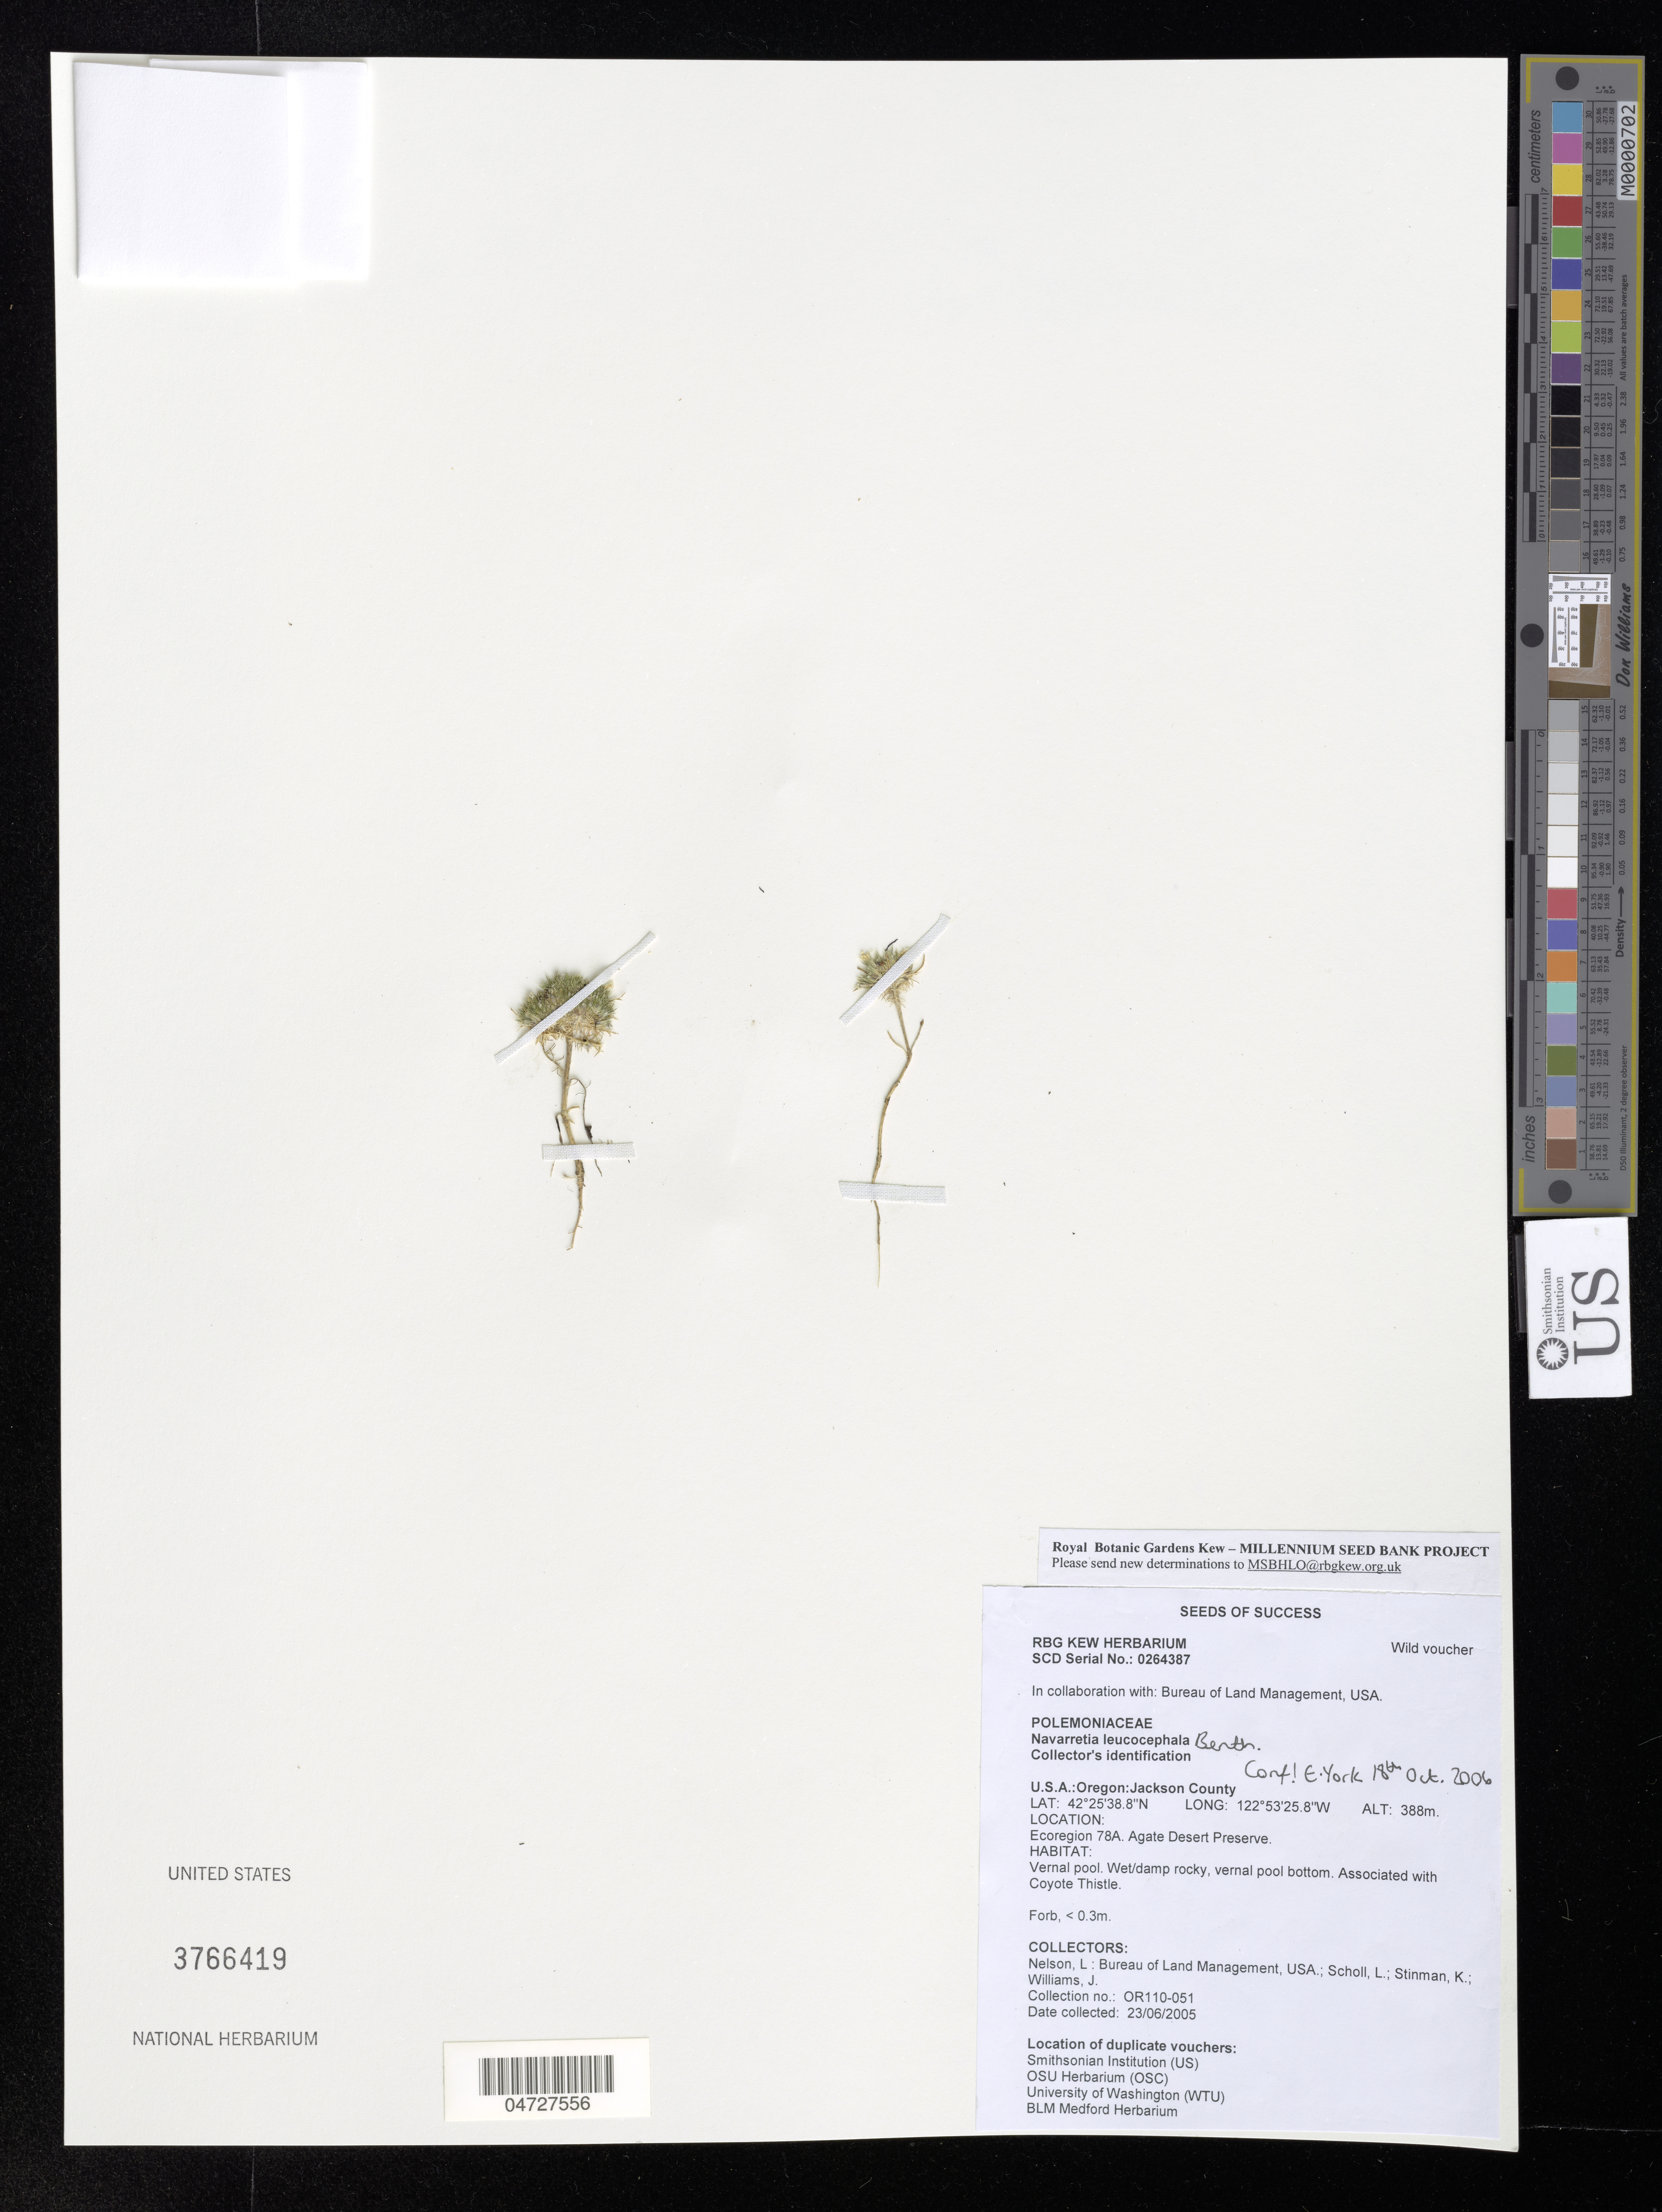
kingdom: Plantae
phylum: Tracheophyta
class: Magnoliopsida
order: Ericales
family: Polemoniaceae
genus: Navarretia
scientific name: Navarretia leucocephala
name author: Benth.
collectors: L. Nelson, L. Scholl, K. Stinman & J. Williams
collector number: OR110-051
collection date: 2005-06-23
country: United States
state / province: Oregon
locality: Jackson County. Ecoregion 78A. Agate Desert Preserve.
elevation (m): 388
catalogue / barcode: US 3766419